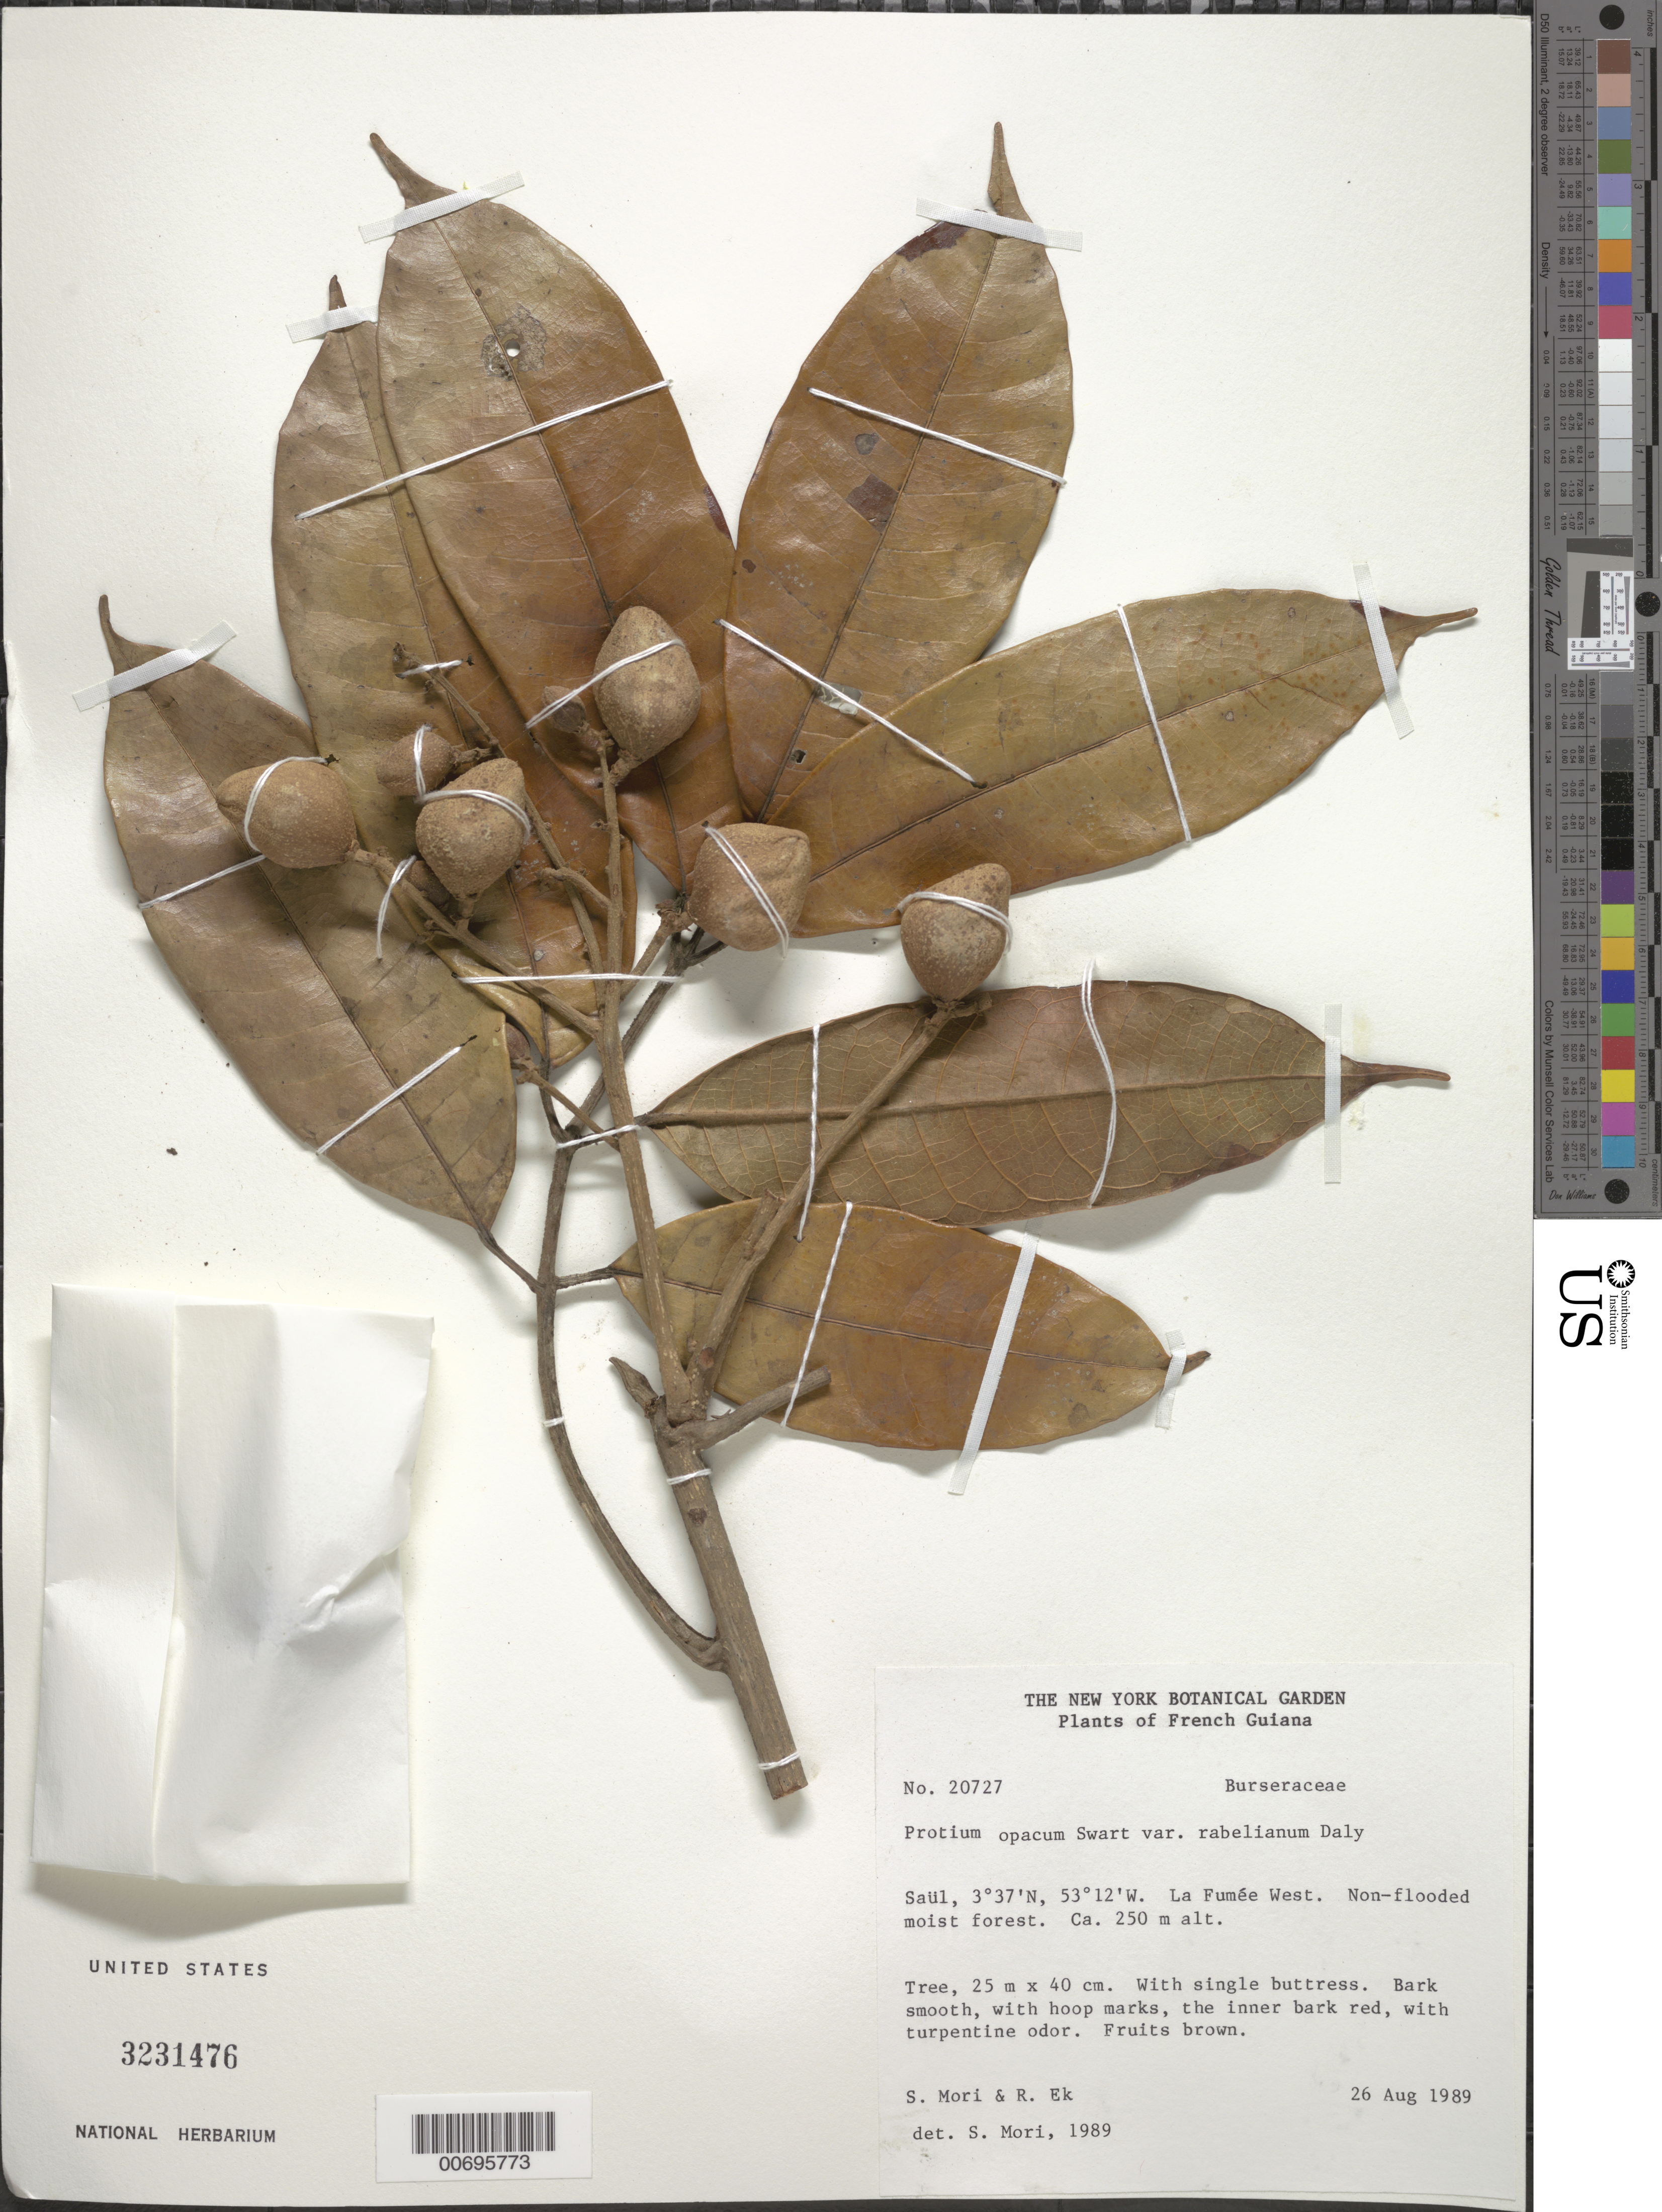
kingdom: Plantae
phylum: Tracheophyta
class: Magnoliopsida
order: Sapindales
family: Burseraceae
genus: Protium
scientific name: Protium opacum subsp. rabelianum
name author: Daly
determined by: Mori, Scott A.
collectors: S. Mori & R. C. Ek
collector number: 20727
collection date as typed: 26-Aug-89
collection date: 1989-08-26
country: French Guiana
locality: Saül, La Fumée Oeste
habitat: Non-flooded moist forest.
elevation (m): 250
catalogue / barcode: US 3231476